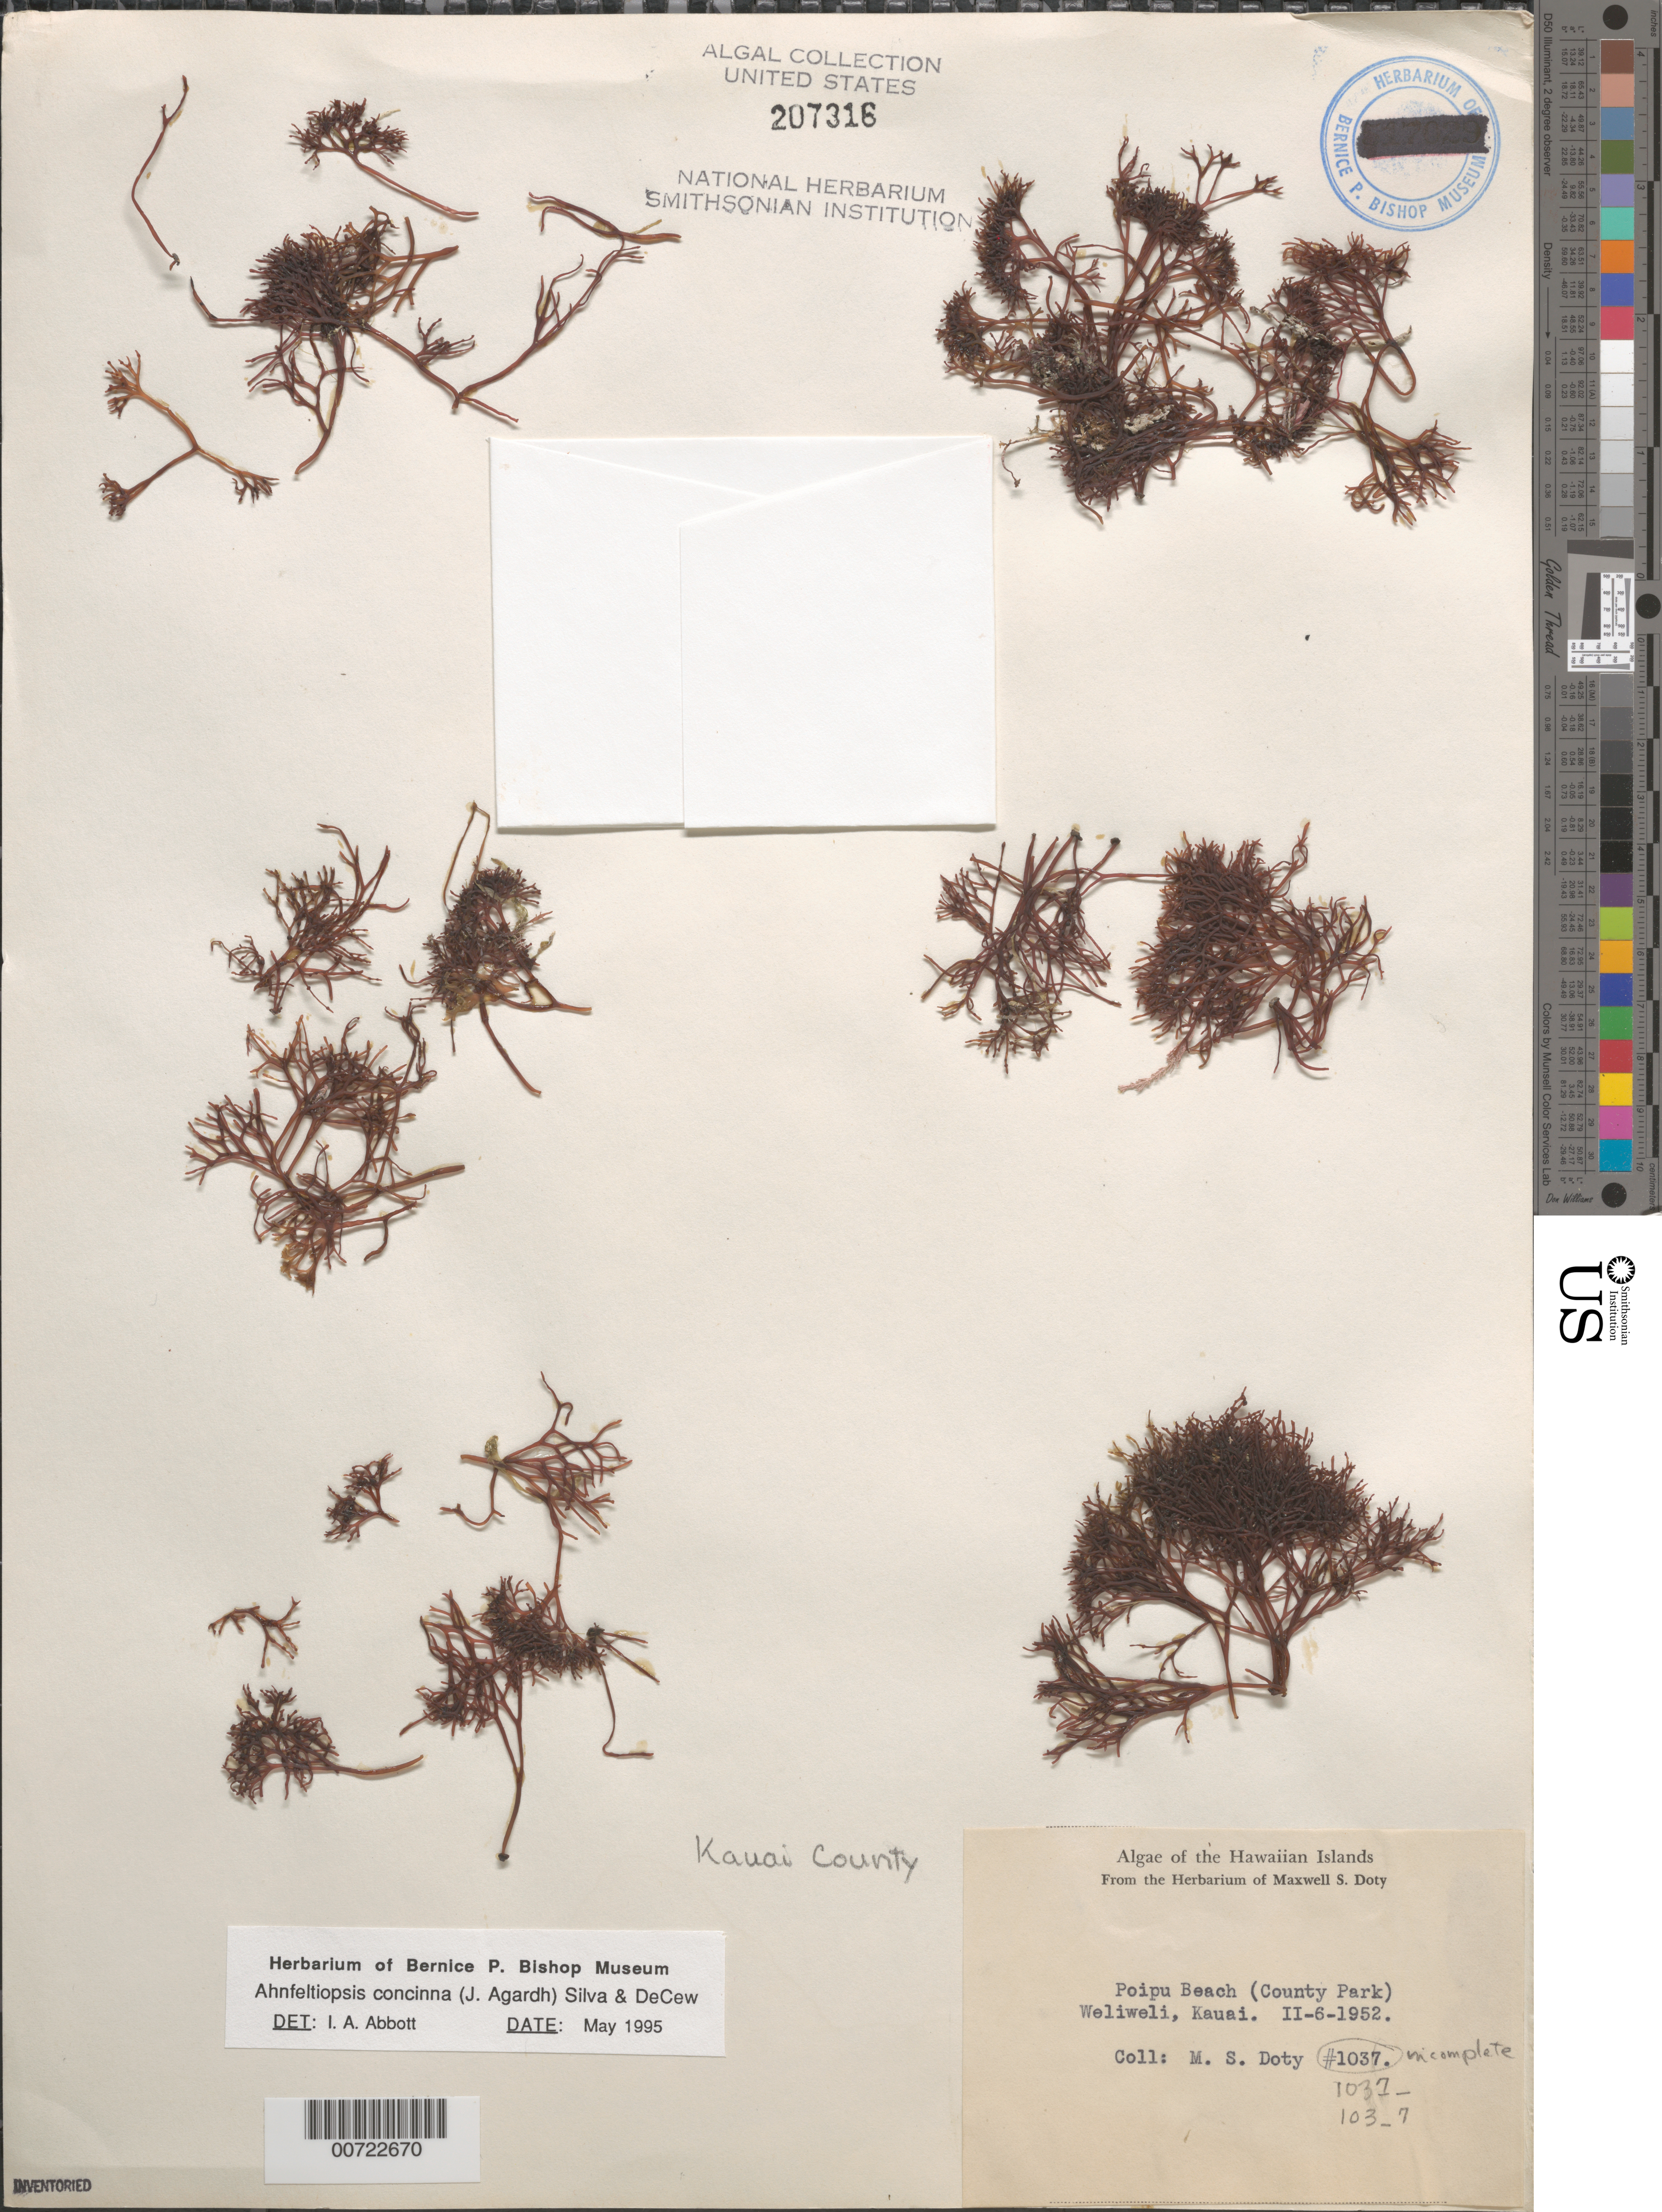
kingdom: Plantae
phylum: Rhodophyta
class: Florideophyceae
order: Gigartinales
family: Phyllophoraceae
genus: Gymnogongrus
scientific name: Gymnogongrus durvillei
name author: (Bory) M.S.Calderon & S.M. Boo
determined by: Algae name updating Project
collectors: M. S. Doty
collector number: MSD 1037- or MSD 103-7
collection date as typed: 06 Feb 1952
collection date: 1952-02-06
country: United States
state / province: Hawaii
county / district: Kauai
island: Kaua'i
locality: Poipu Beach, Poipu Beach County Park, Weliweli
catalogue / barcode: US 207316